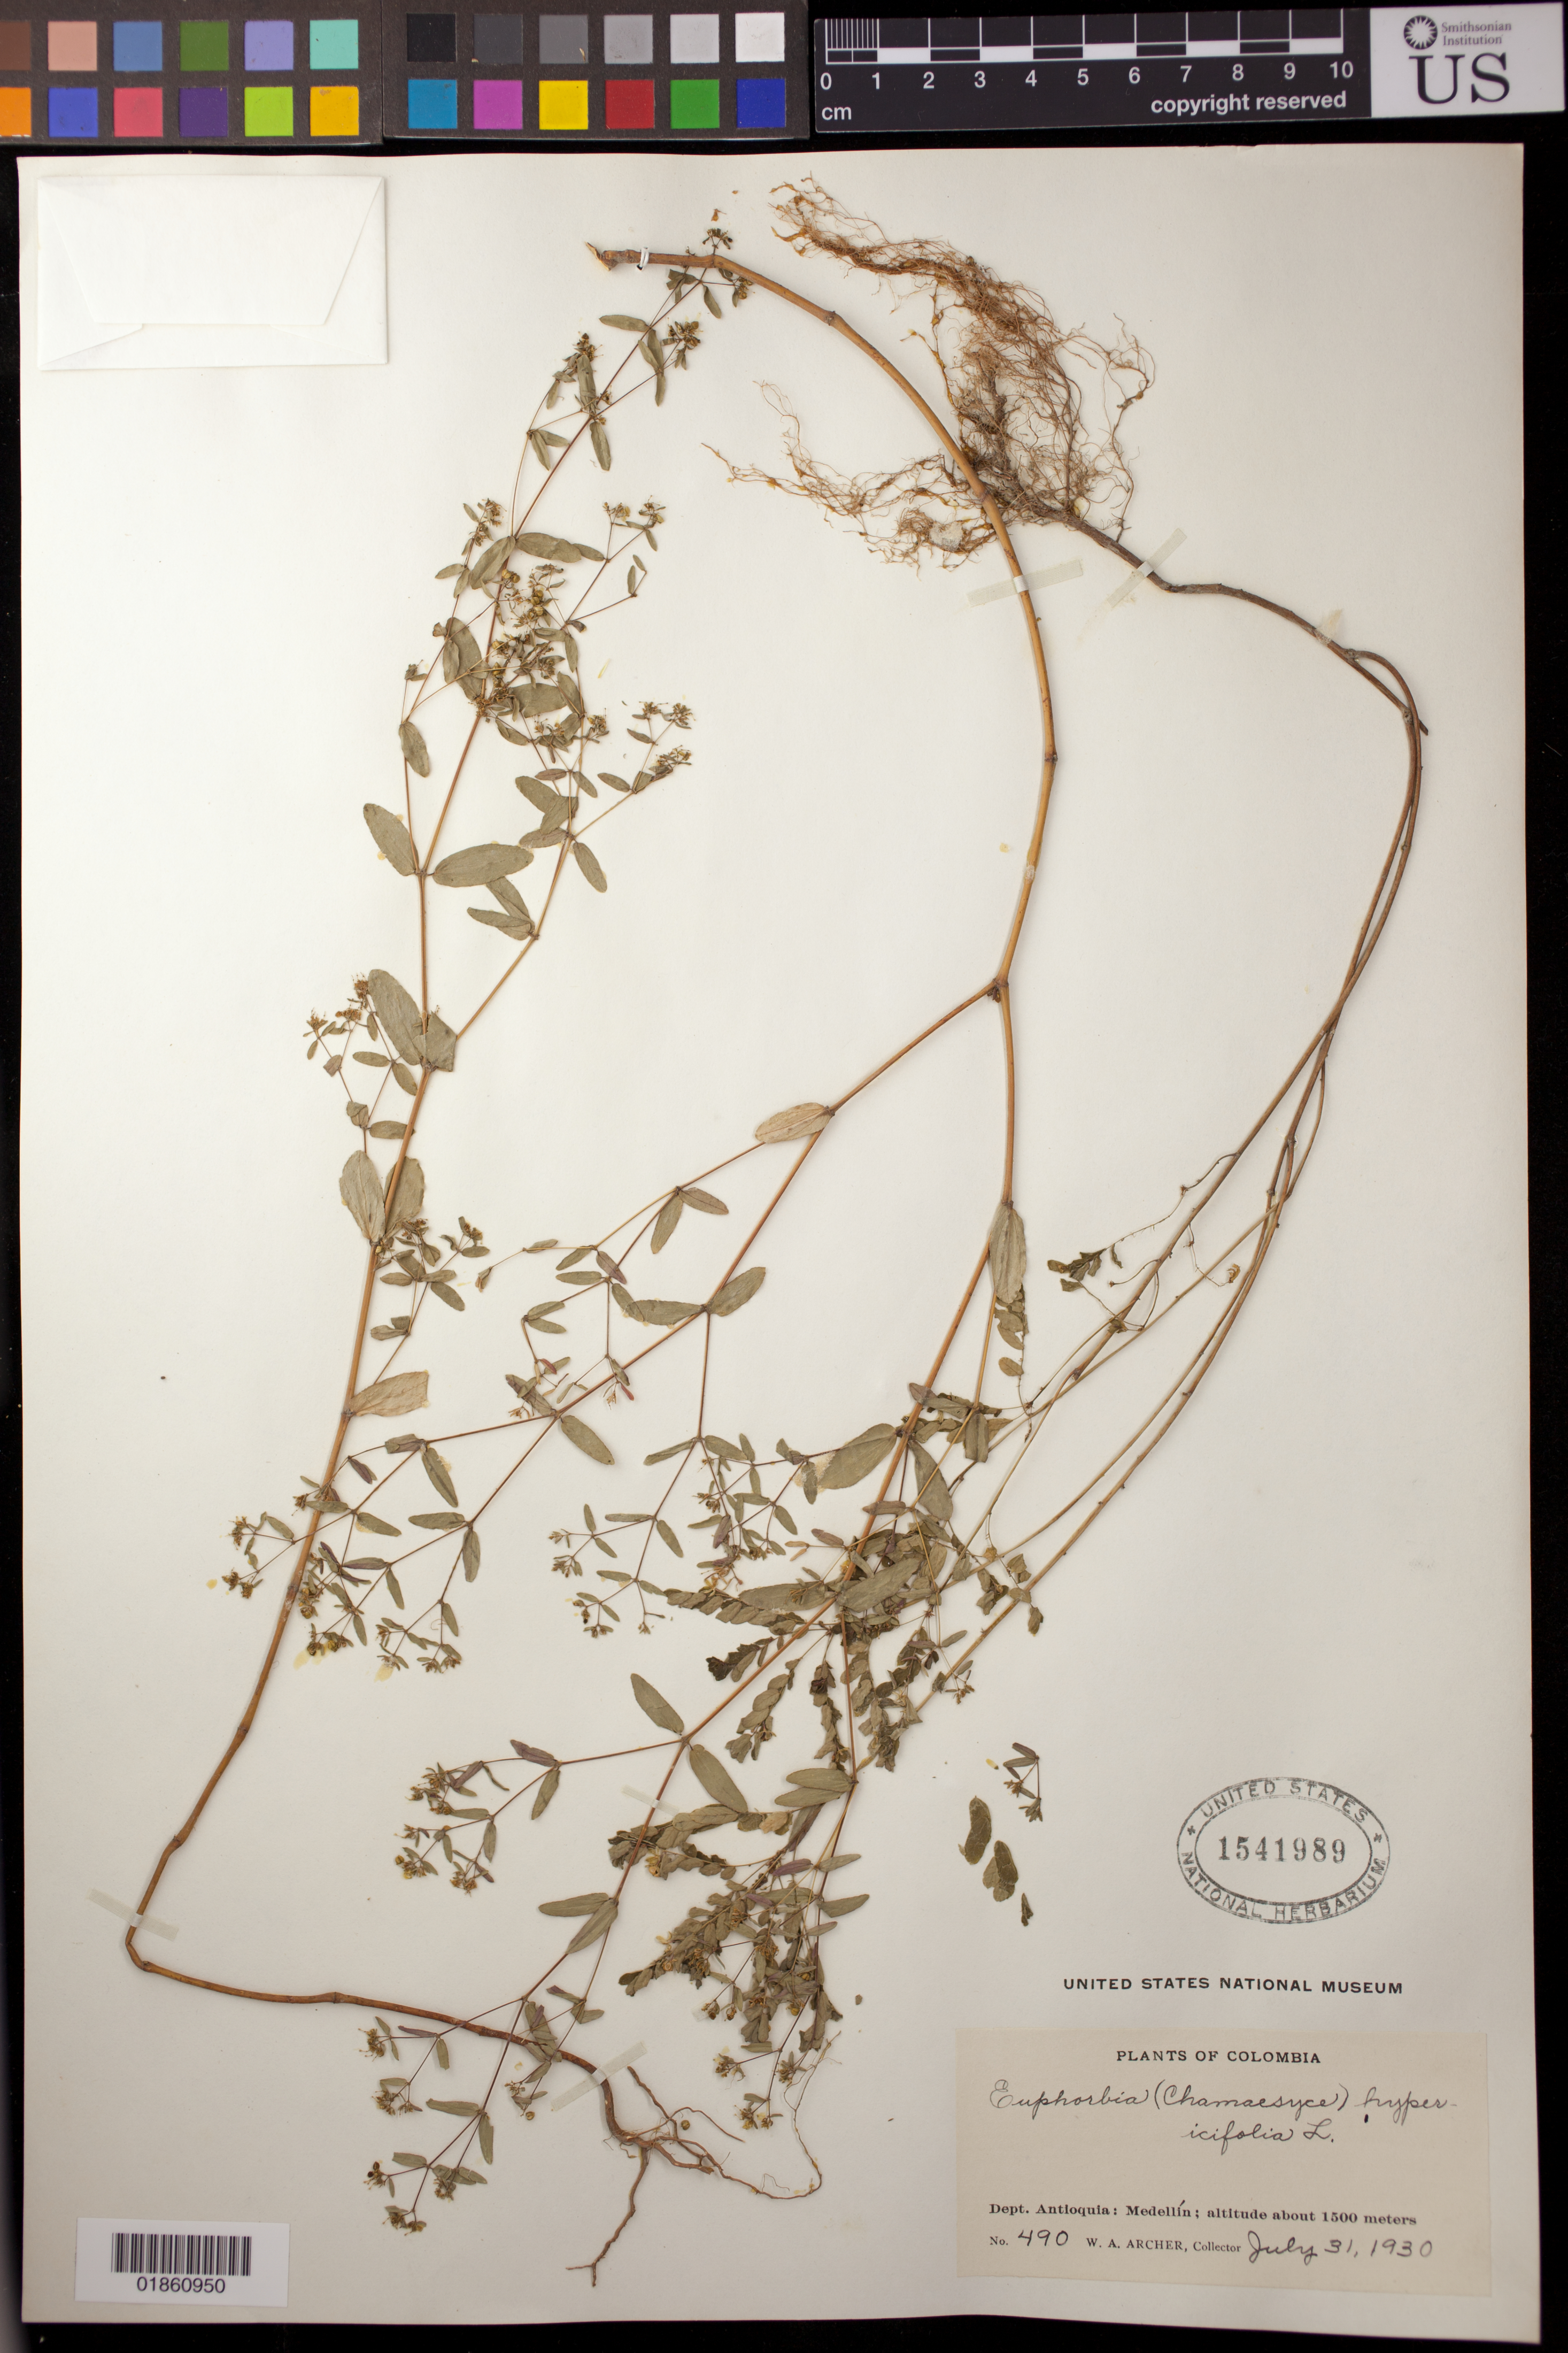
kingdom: Plantae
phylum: Tracheophyta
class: Magnoliopsida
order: Malpighiales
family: Euphorbiaceae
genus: Euphorbia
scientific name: Euphorbia hypericifolia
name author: L.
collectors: A. W. Archer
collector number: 490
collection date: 1930-07-31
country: Colombia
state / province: Antioquia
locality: Medellin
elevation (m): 1500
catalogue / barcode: US 1541989